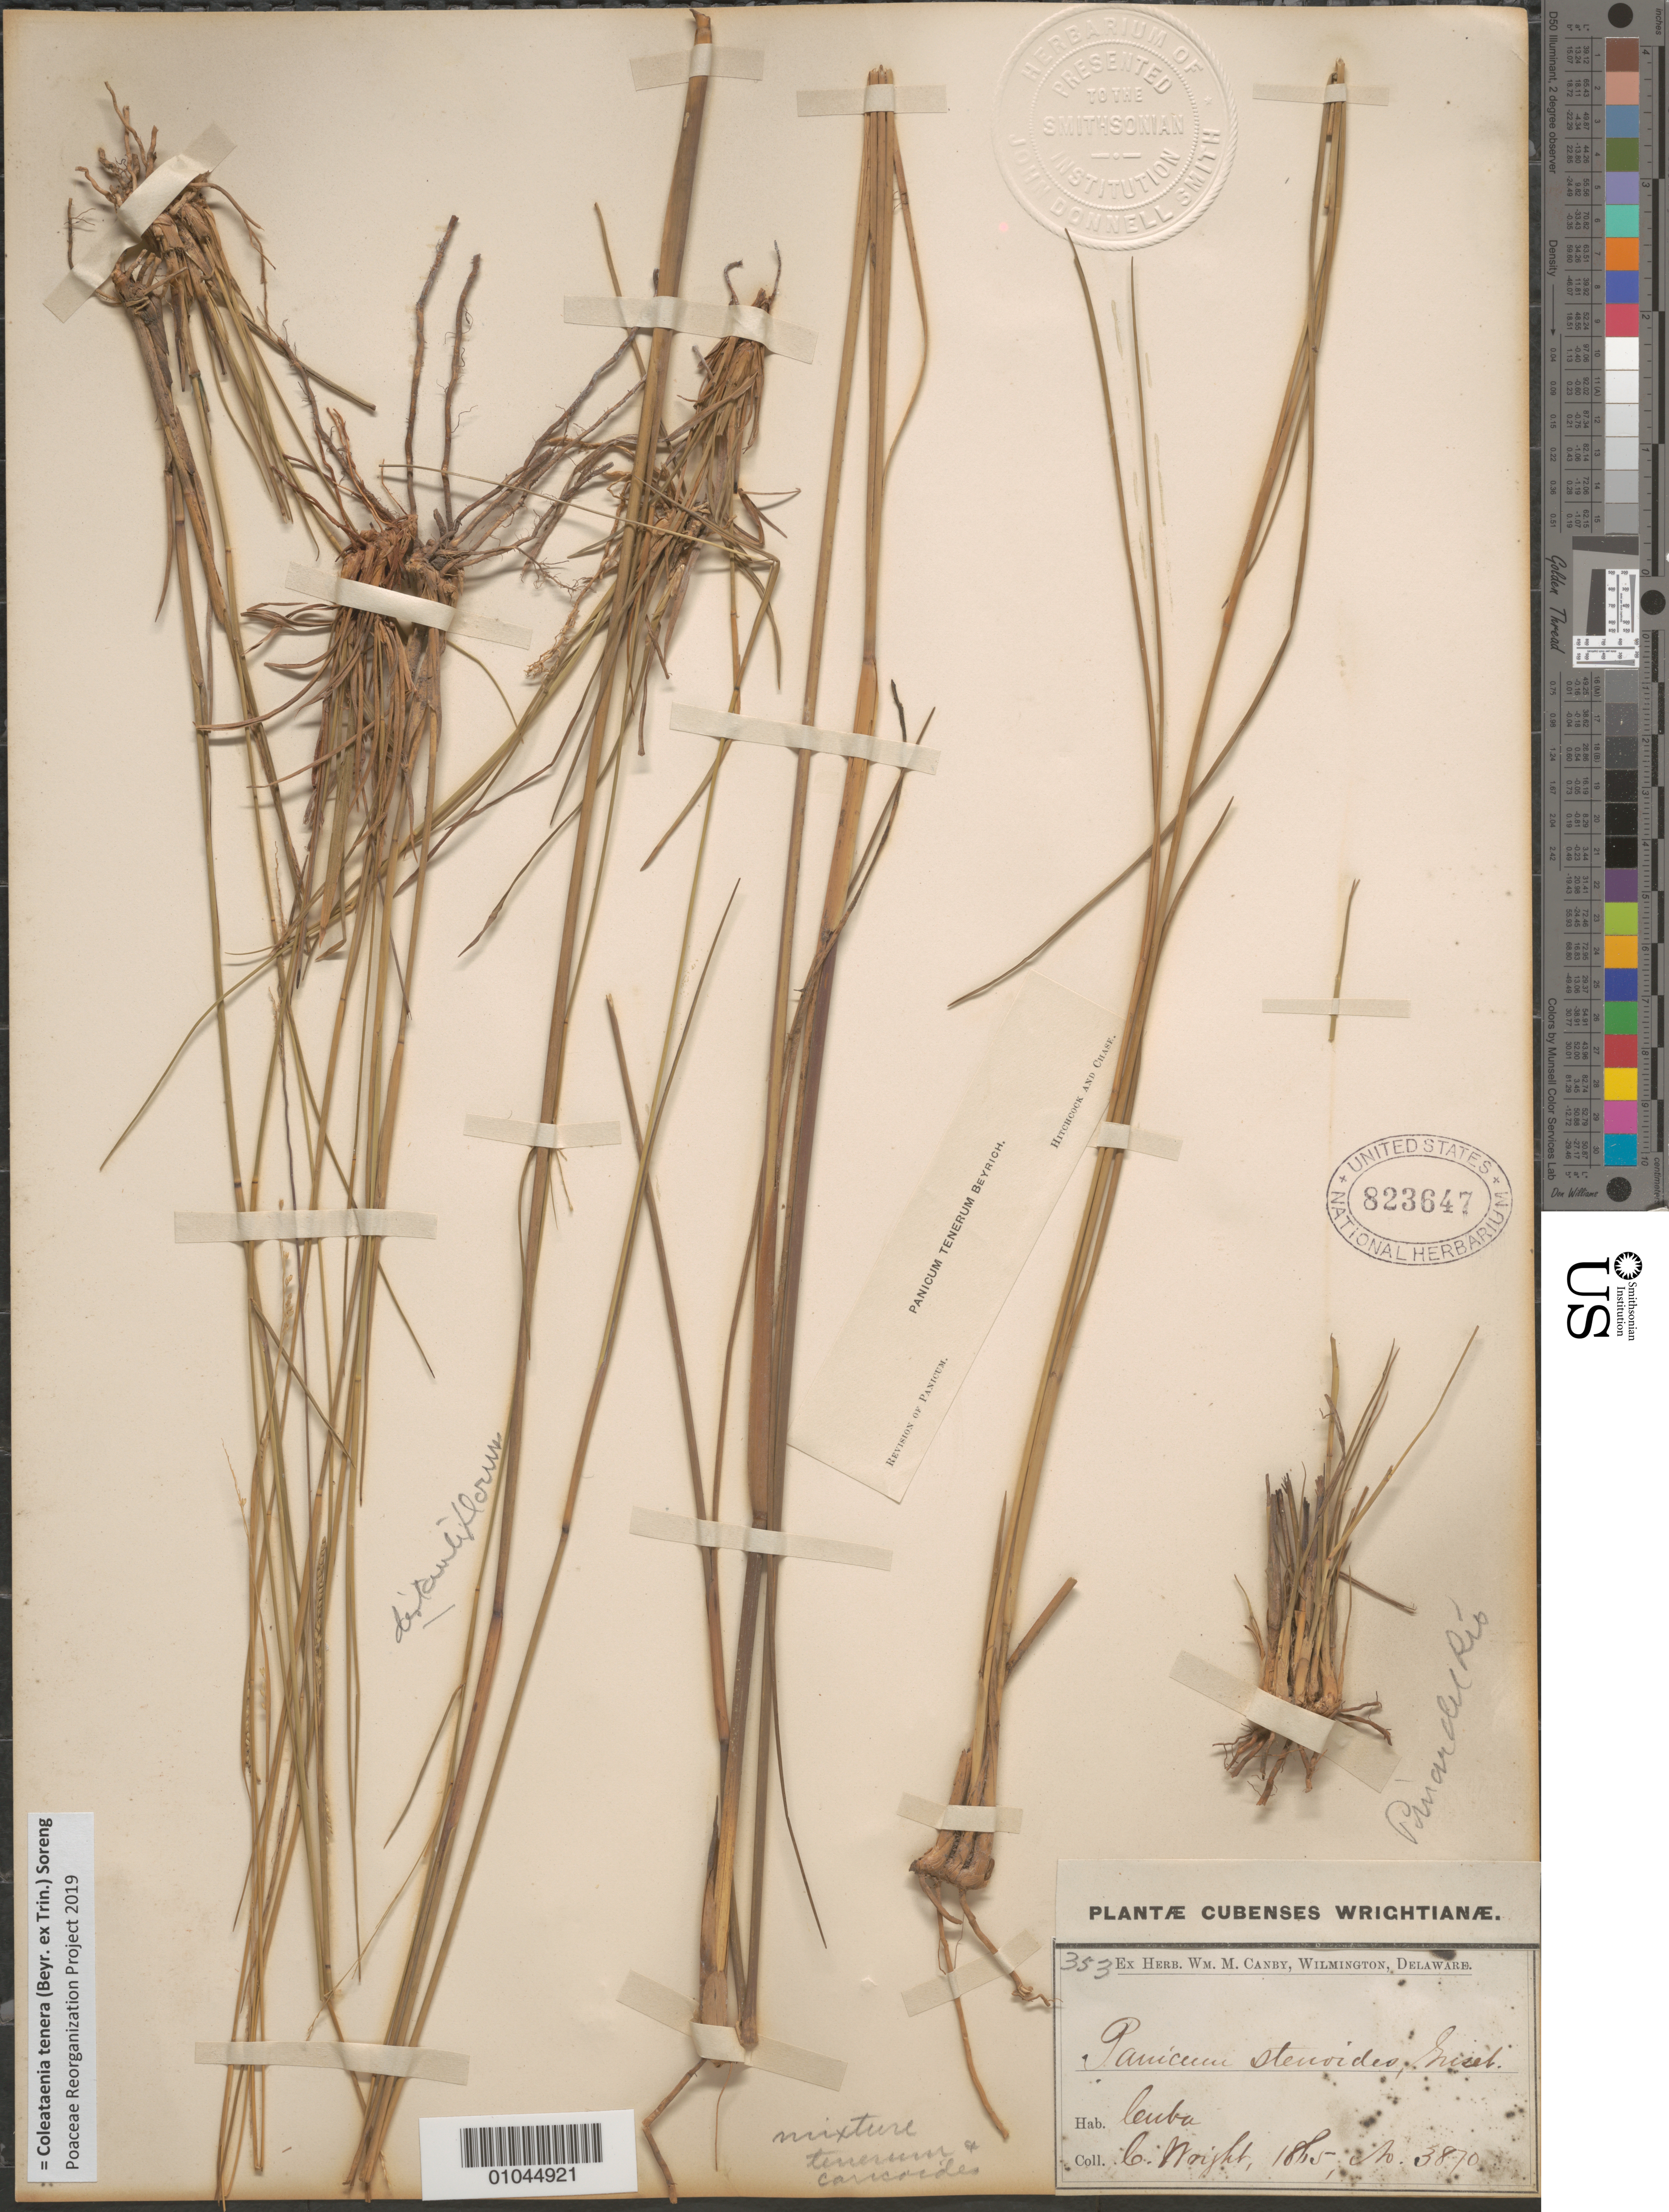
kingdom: Plantae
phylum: Tracheophyta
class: Liliopsida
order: Poales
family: Poaceae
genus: Panicum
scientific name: Panicum tenerum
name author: Beyrich ex Trin.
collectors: C. Wright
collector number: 3870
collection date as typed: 18-5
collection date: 1805/1895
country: Cuba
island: Cuba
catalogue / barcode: US 823647